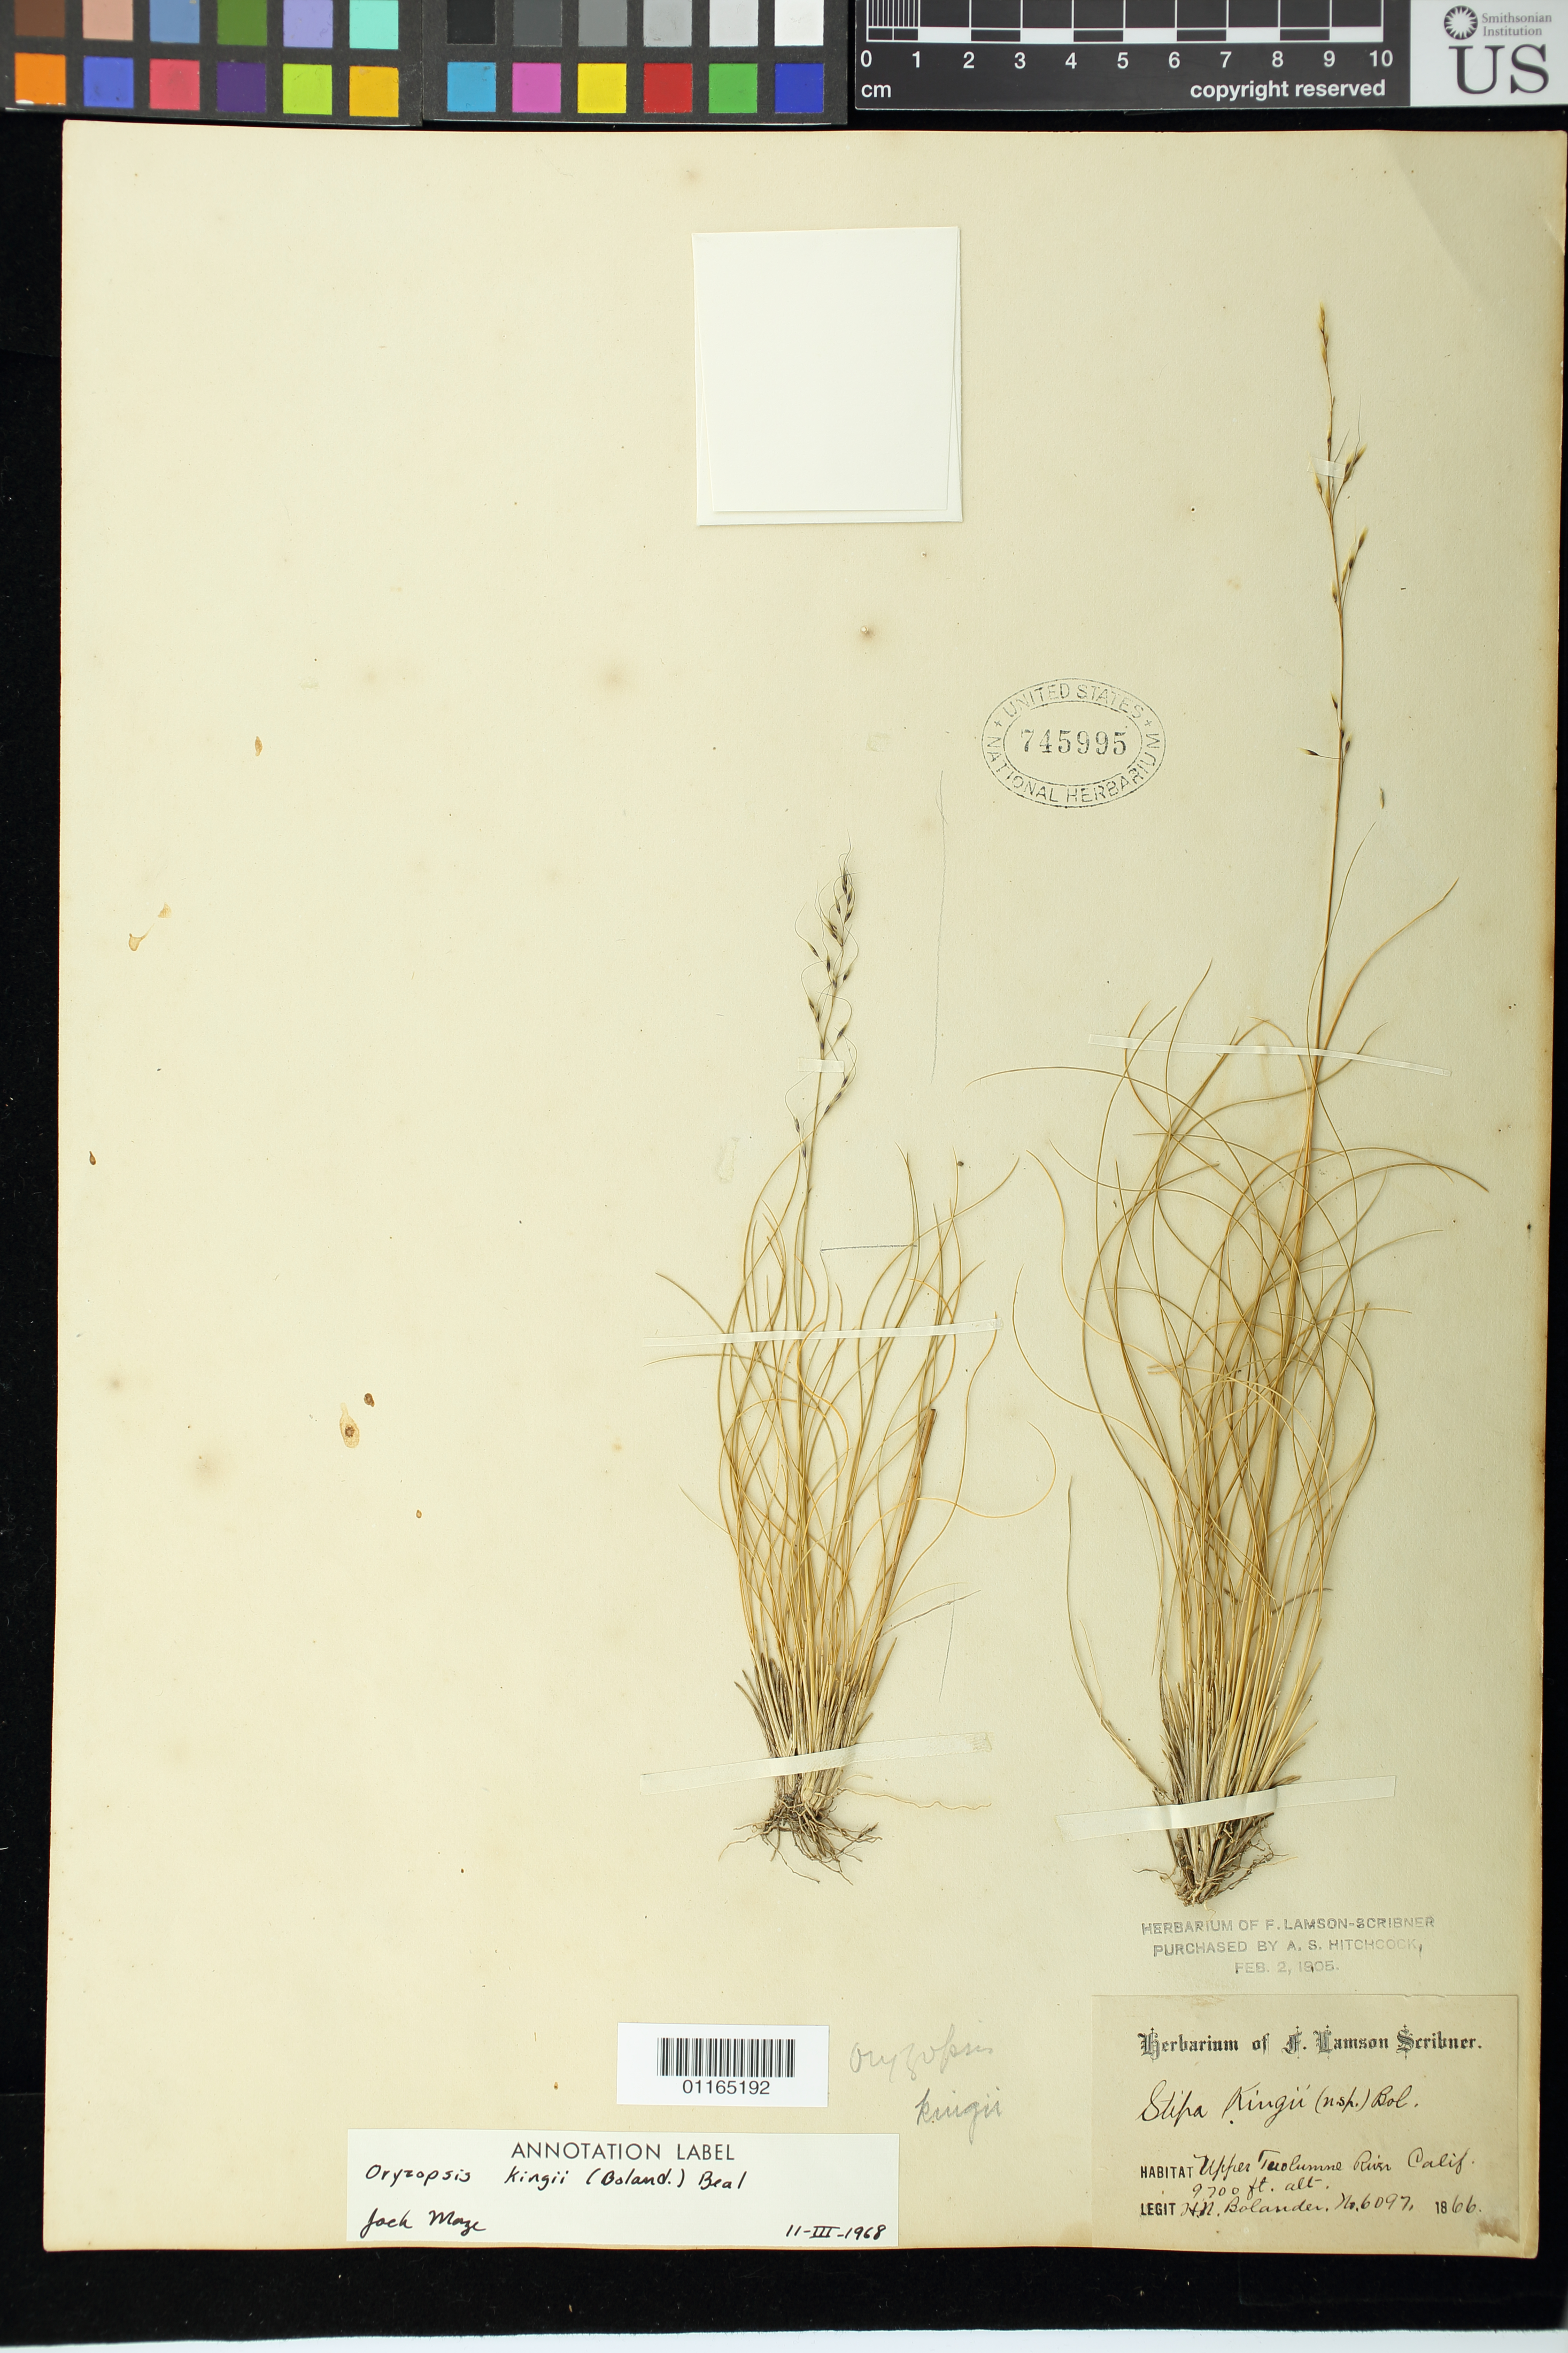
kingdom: Plantae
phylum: Tracheophyta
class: Liliopsida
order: Poales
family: Poaceae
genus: Stipa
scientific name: Stipa kingii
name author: Bol.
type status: Type Collection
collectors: H. Bolander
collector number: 6097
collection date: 1866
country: United States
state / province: California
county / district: Tuolumne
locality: Upper Tuolumne River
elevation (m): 2957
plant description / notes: ex herb Scribner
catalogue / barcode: US 745995